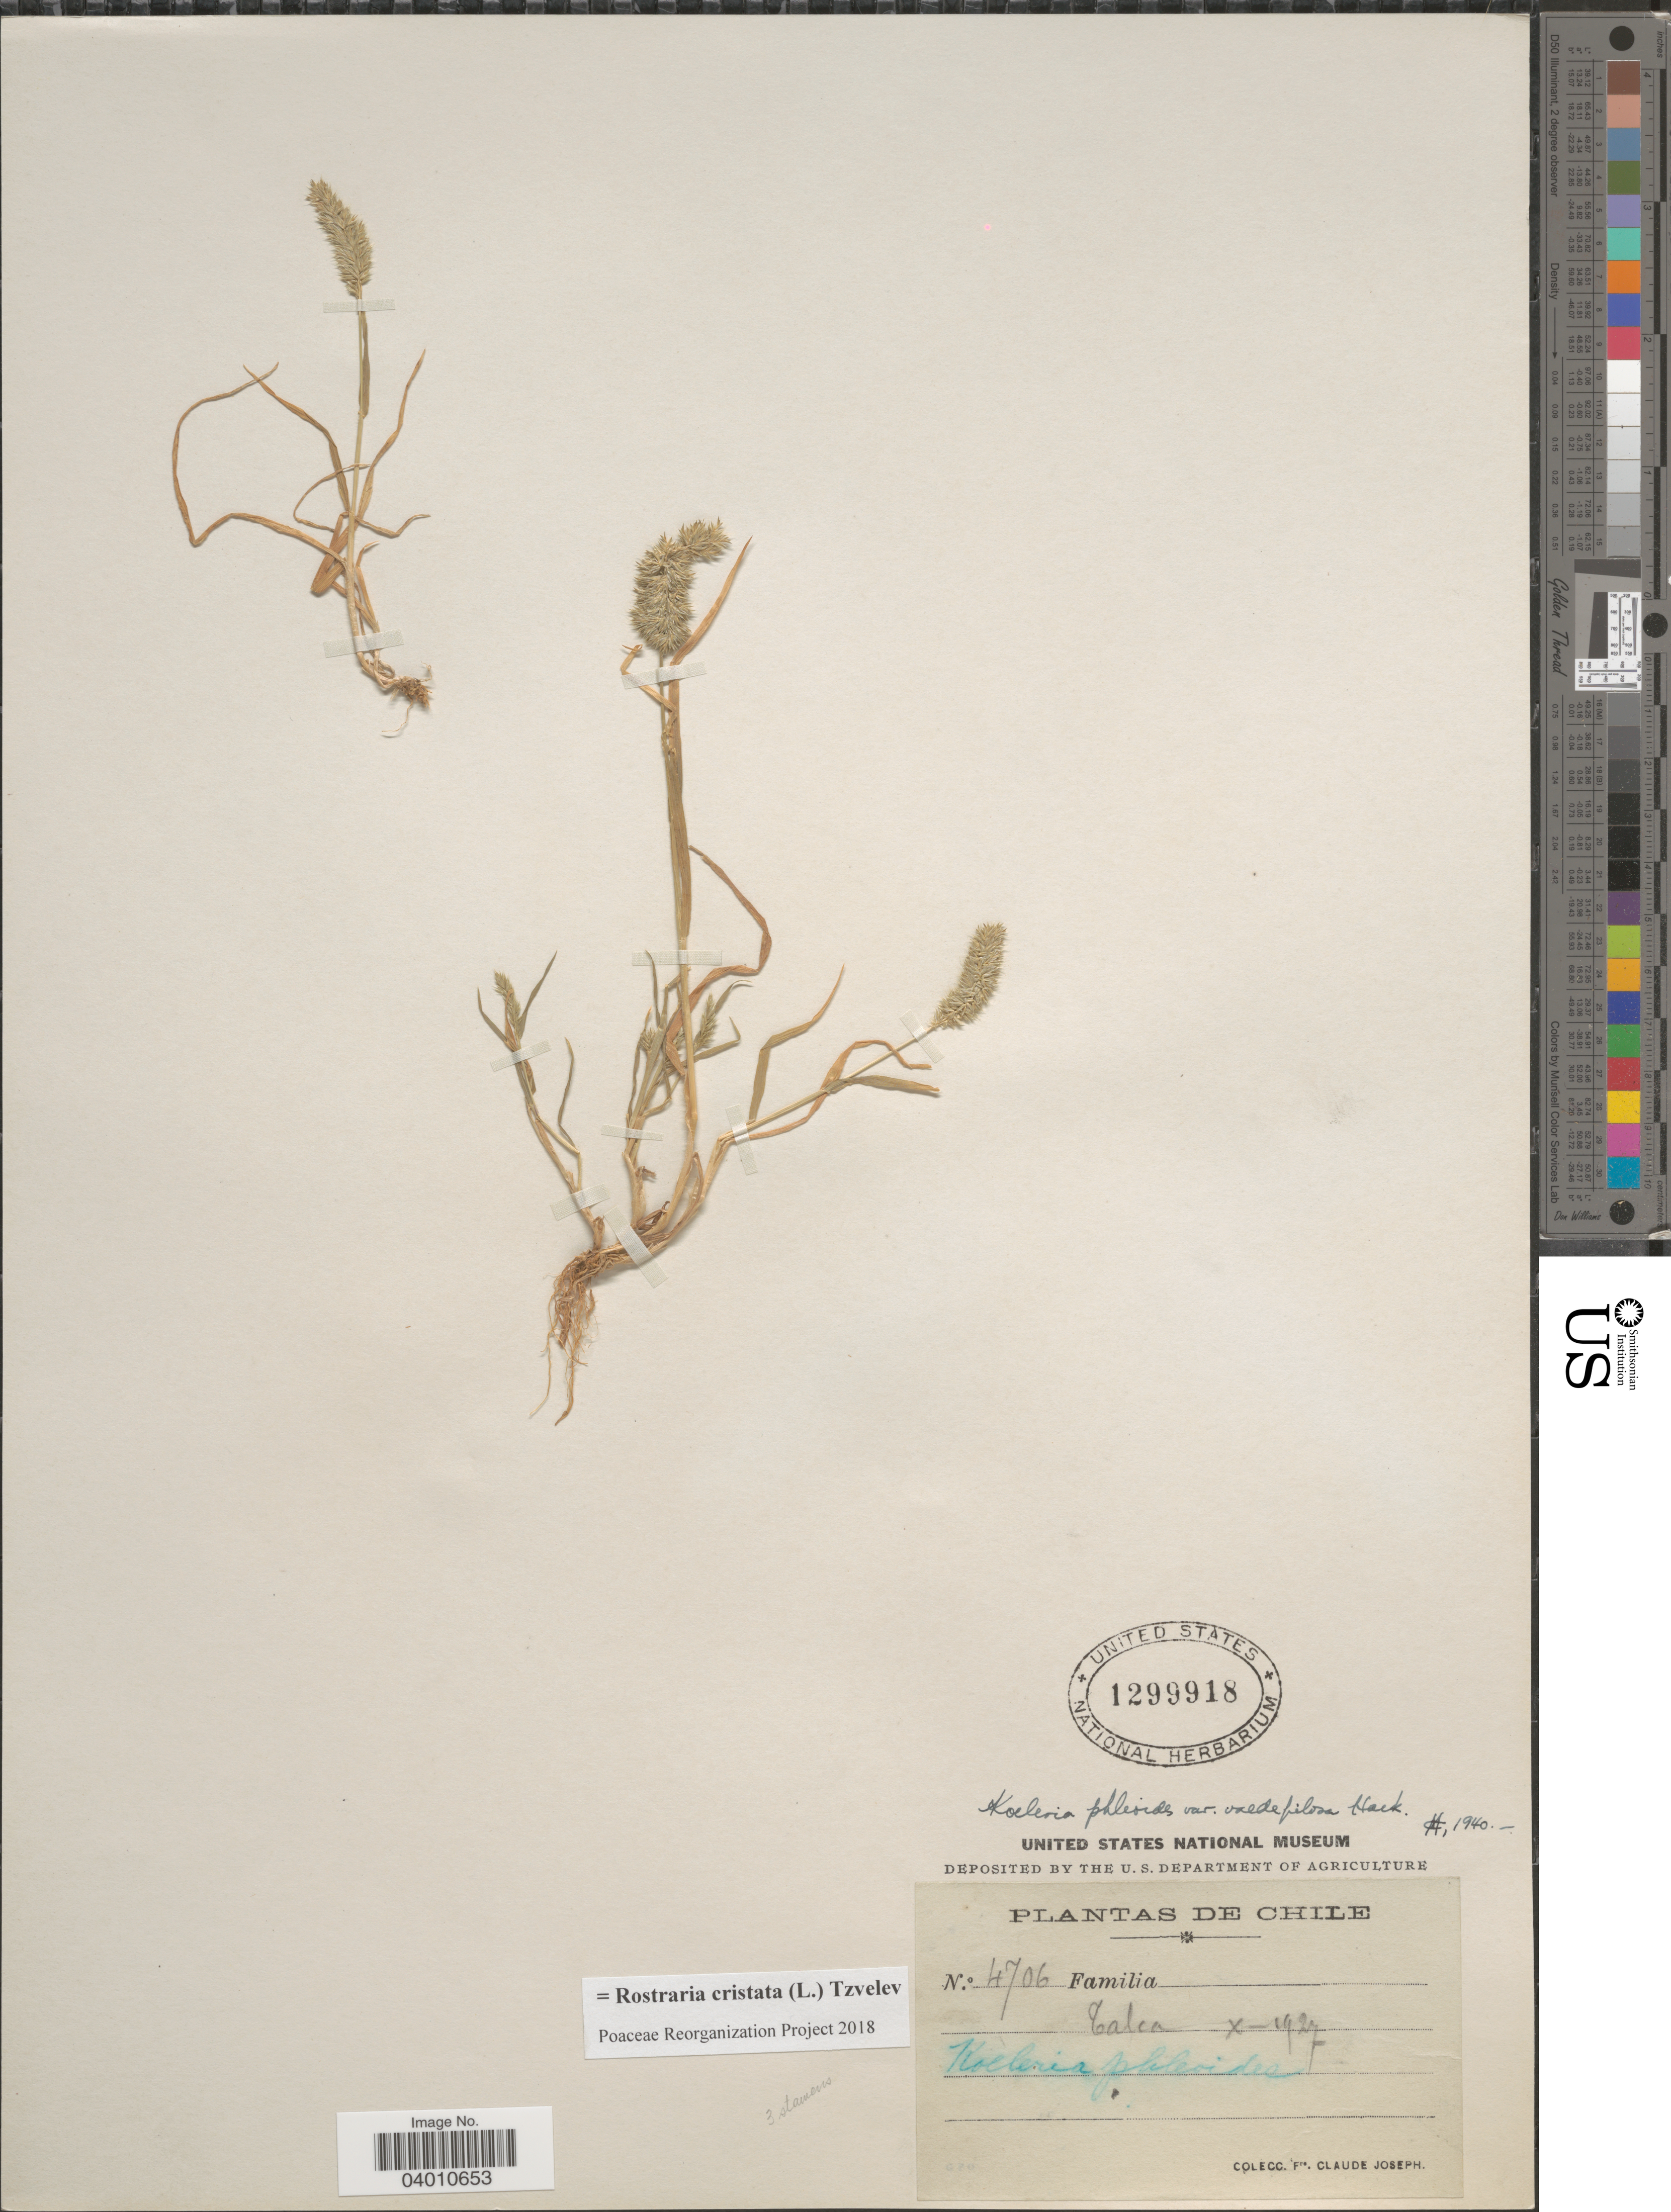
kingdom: Plantae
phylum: Tracheophyta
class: Liliopsida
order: Poales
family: Poaceae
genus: Rostraria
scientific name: Rostraria cristata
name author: (L.) Tzvelev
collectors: Bro. Claude-Joseph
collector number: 4706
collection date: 1927-10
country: Chile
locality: Talca.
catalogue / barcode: US 1299918